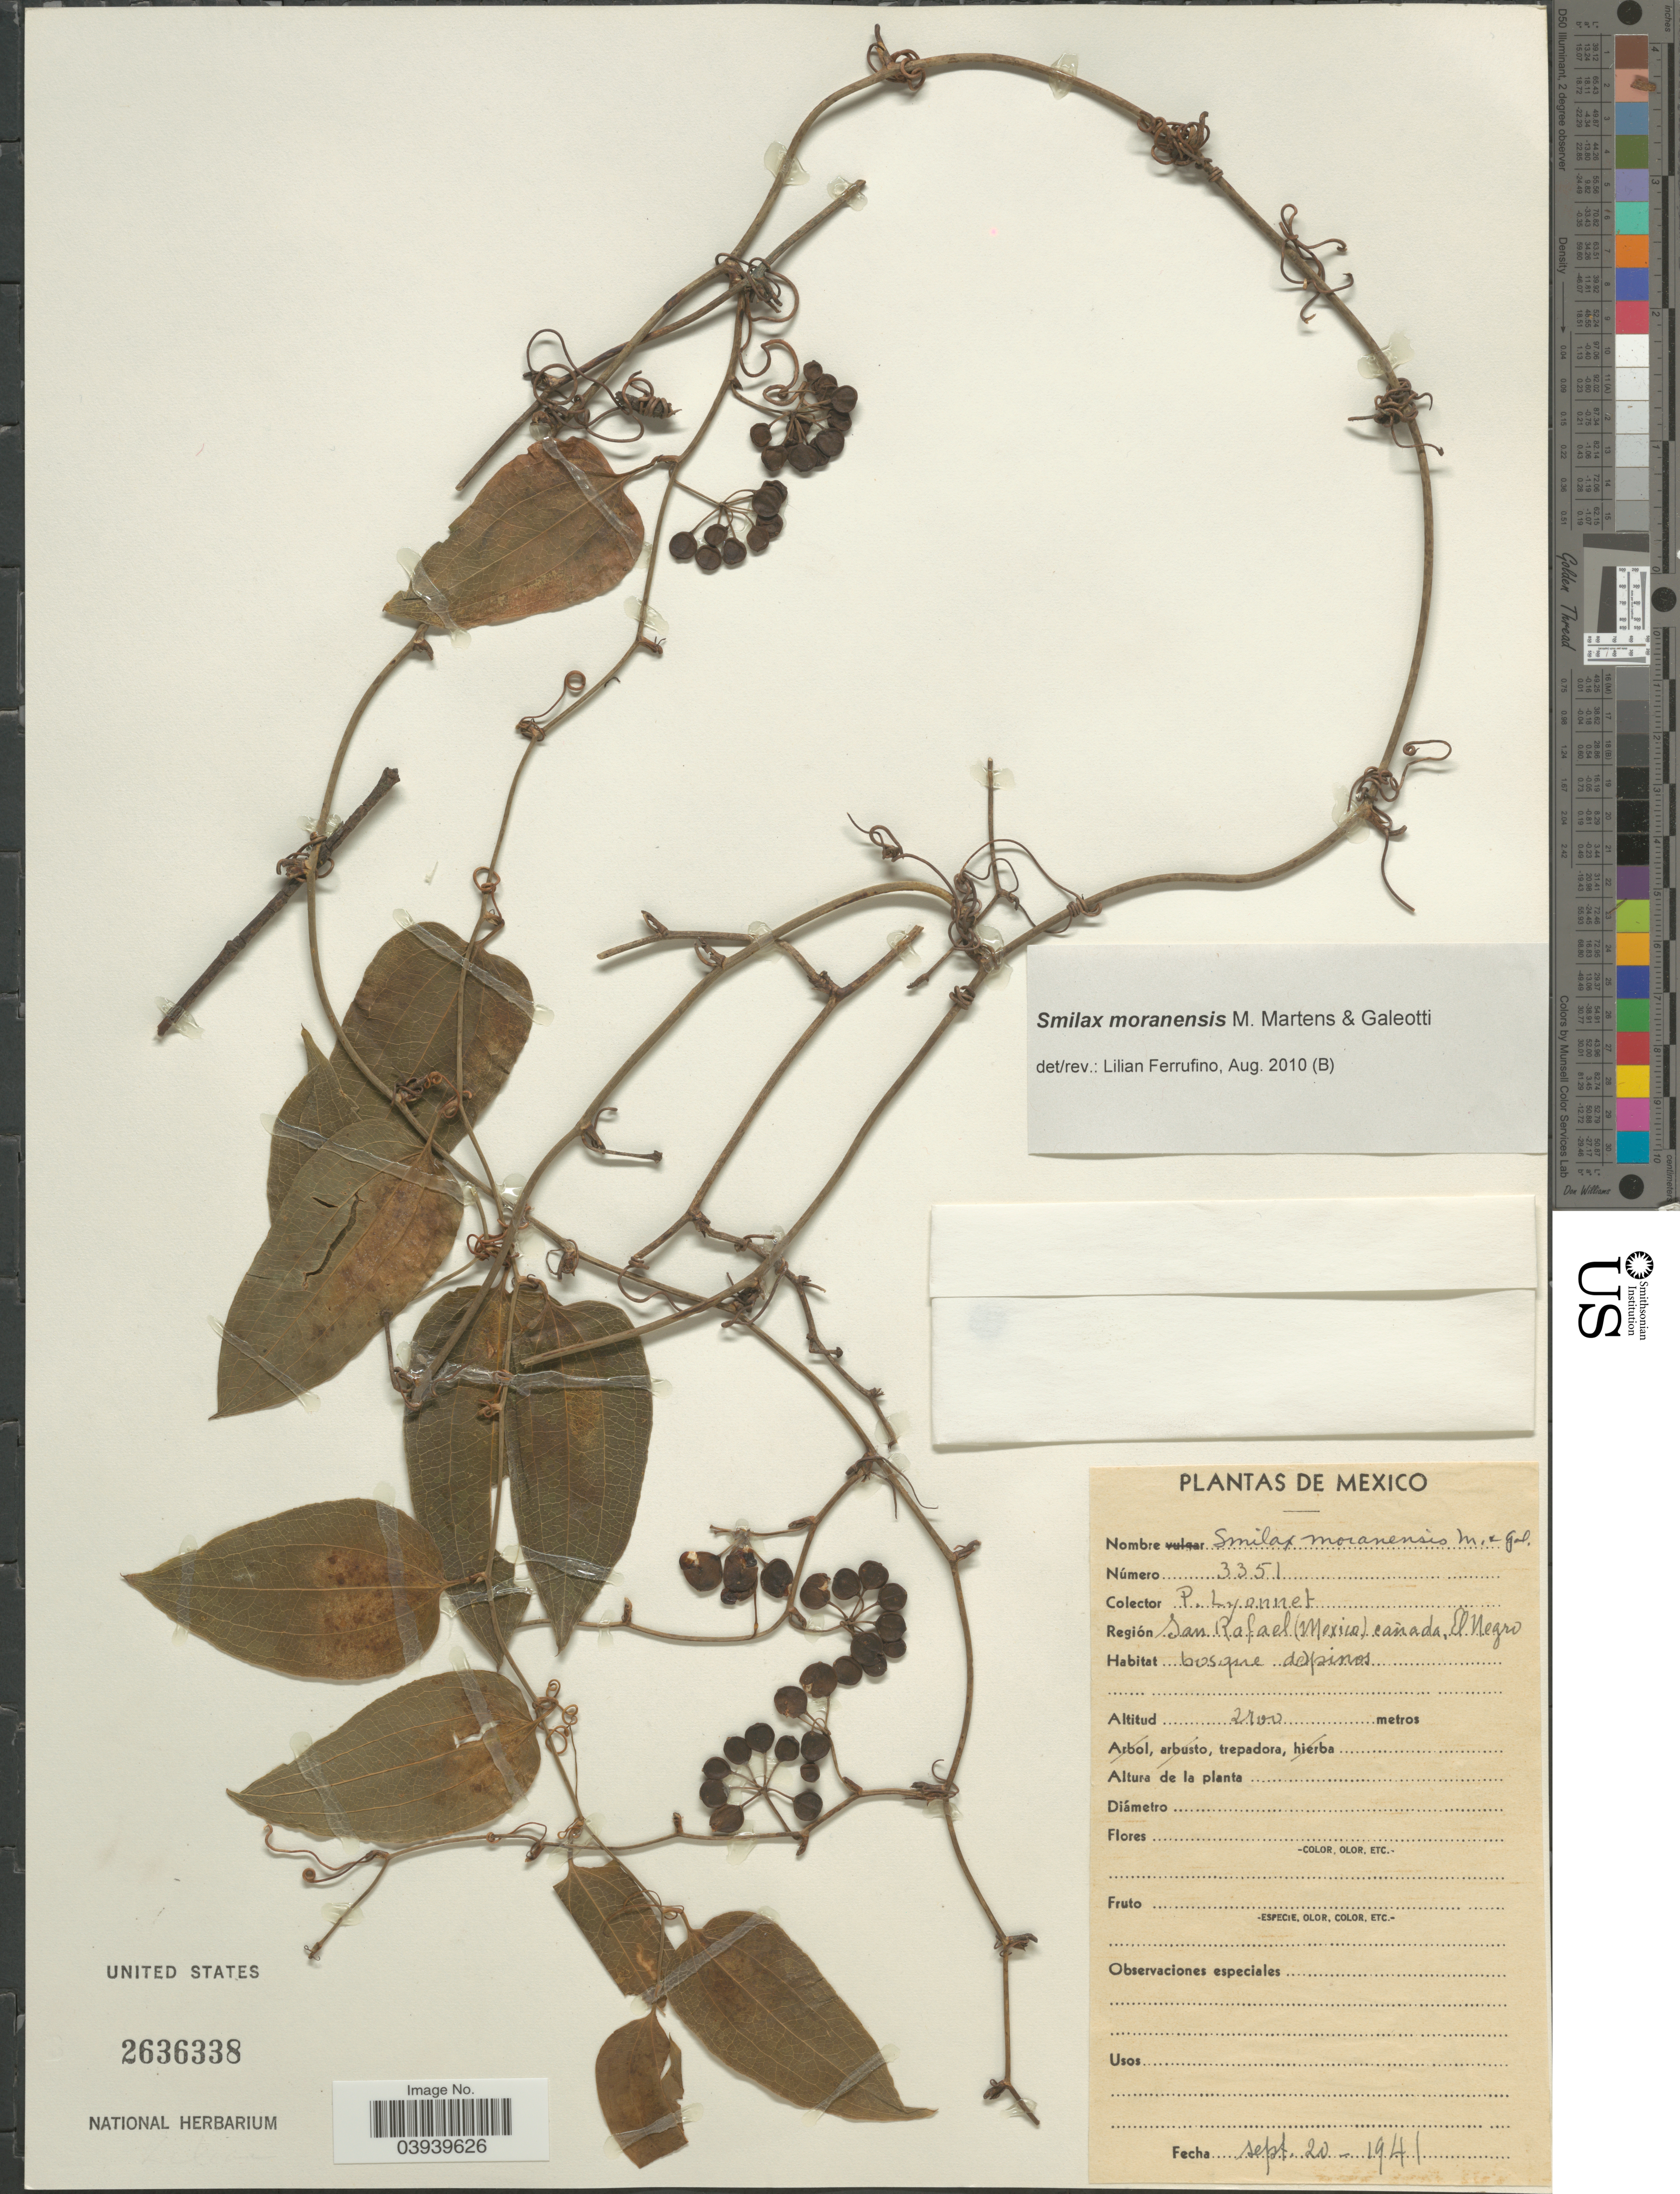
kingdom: Plantae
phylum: Tracheophyta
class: Liliopsida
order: Liliales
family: Smilacaceae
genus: Smilax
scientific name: Smilax moranensis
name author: M. Martens & Galeotti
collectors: P. Lyonnet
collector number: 3351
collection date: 1941-09-20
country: Mexico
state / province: México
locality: Región San Rafael cañada, El Negro.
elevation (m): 2100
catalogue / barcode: US 2636338